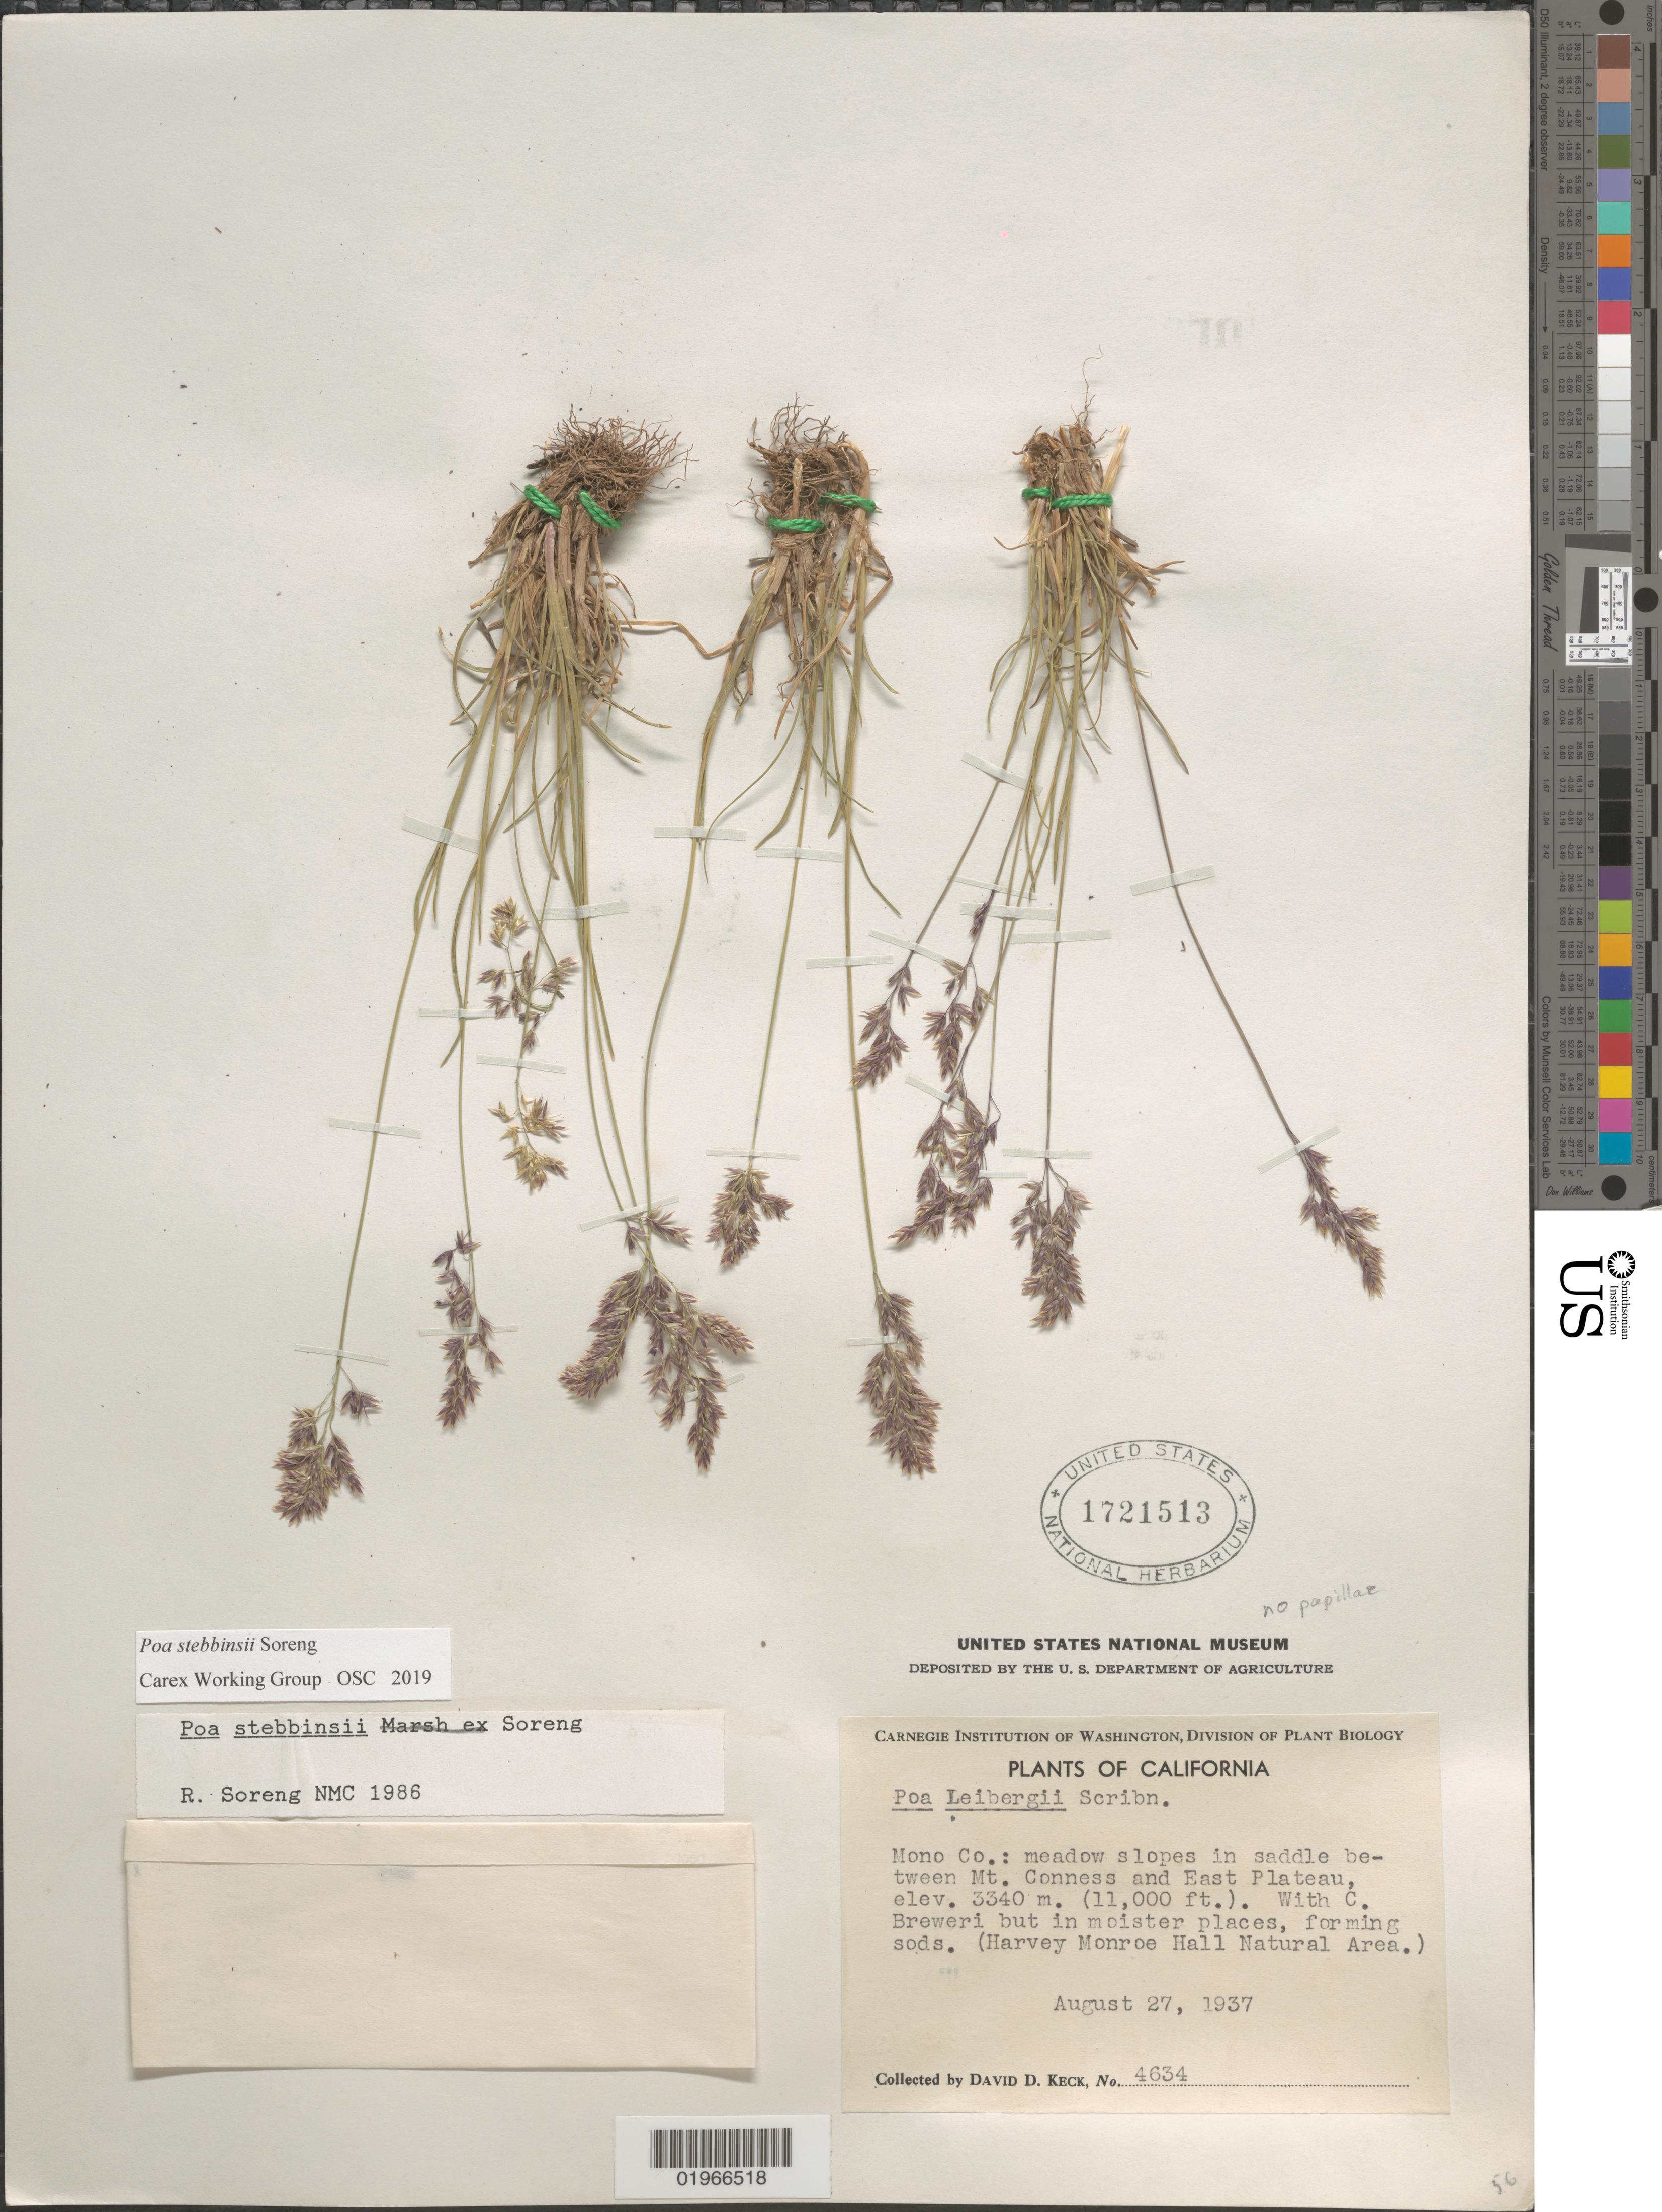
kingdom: Plantae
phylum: Tracheophyta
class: Liliopsida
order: Poales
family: Poaceae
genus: Poa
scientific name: Poa stebbinsii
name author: Soreng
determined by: Soreng, Robert J., Research Associate (BOT), Smithsonian Institution - National Museum of Natural History (UNITED STATES)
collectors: D. D. Keck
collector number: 4634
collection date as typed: August 27, 1937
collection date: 1937-08-27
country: United States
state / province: California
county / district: Mono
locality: Meadow slopes in saddle between Mt. Connes and East Plateau. (Harvey Monroe Hall Natural Area).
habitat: meadow slopes in saddle. With C. Breweri but in moister places, forming sods.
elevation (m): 3340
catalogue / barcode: US 1721513